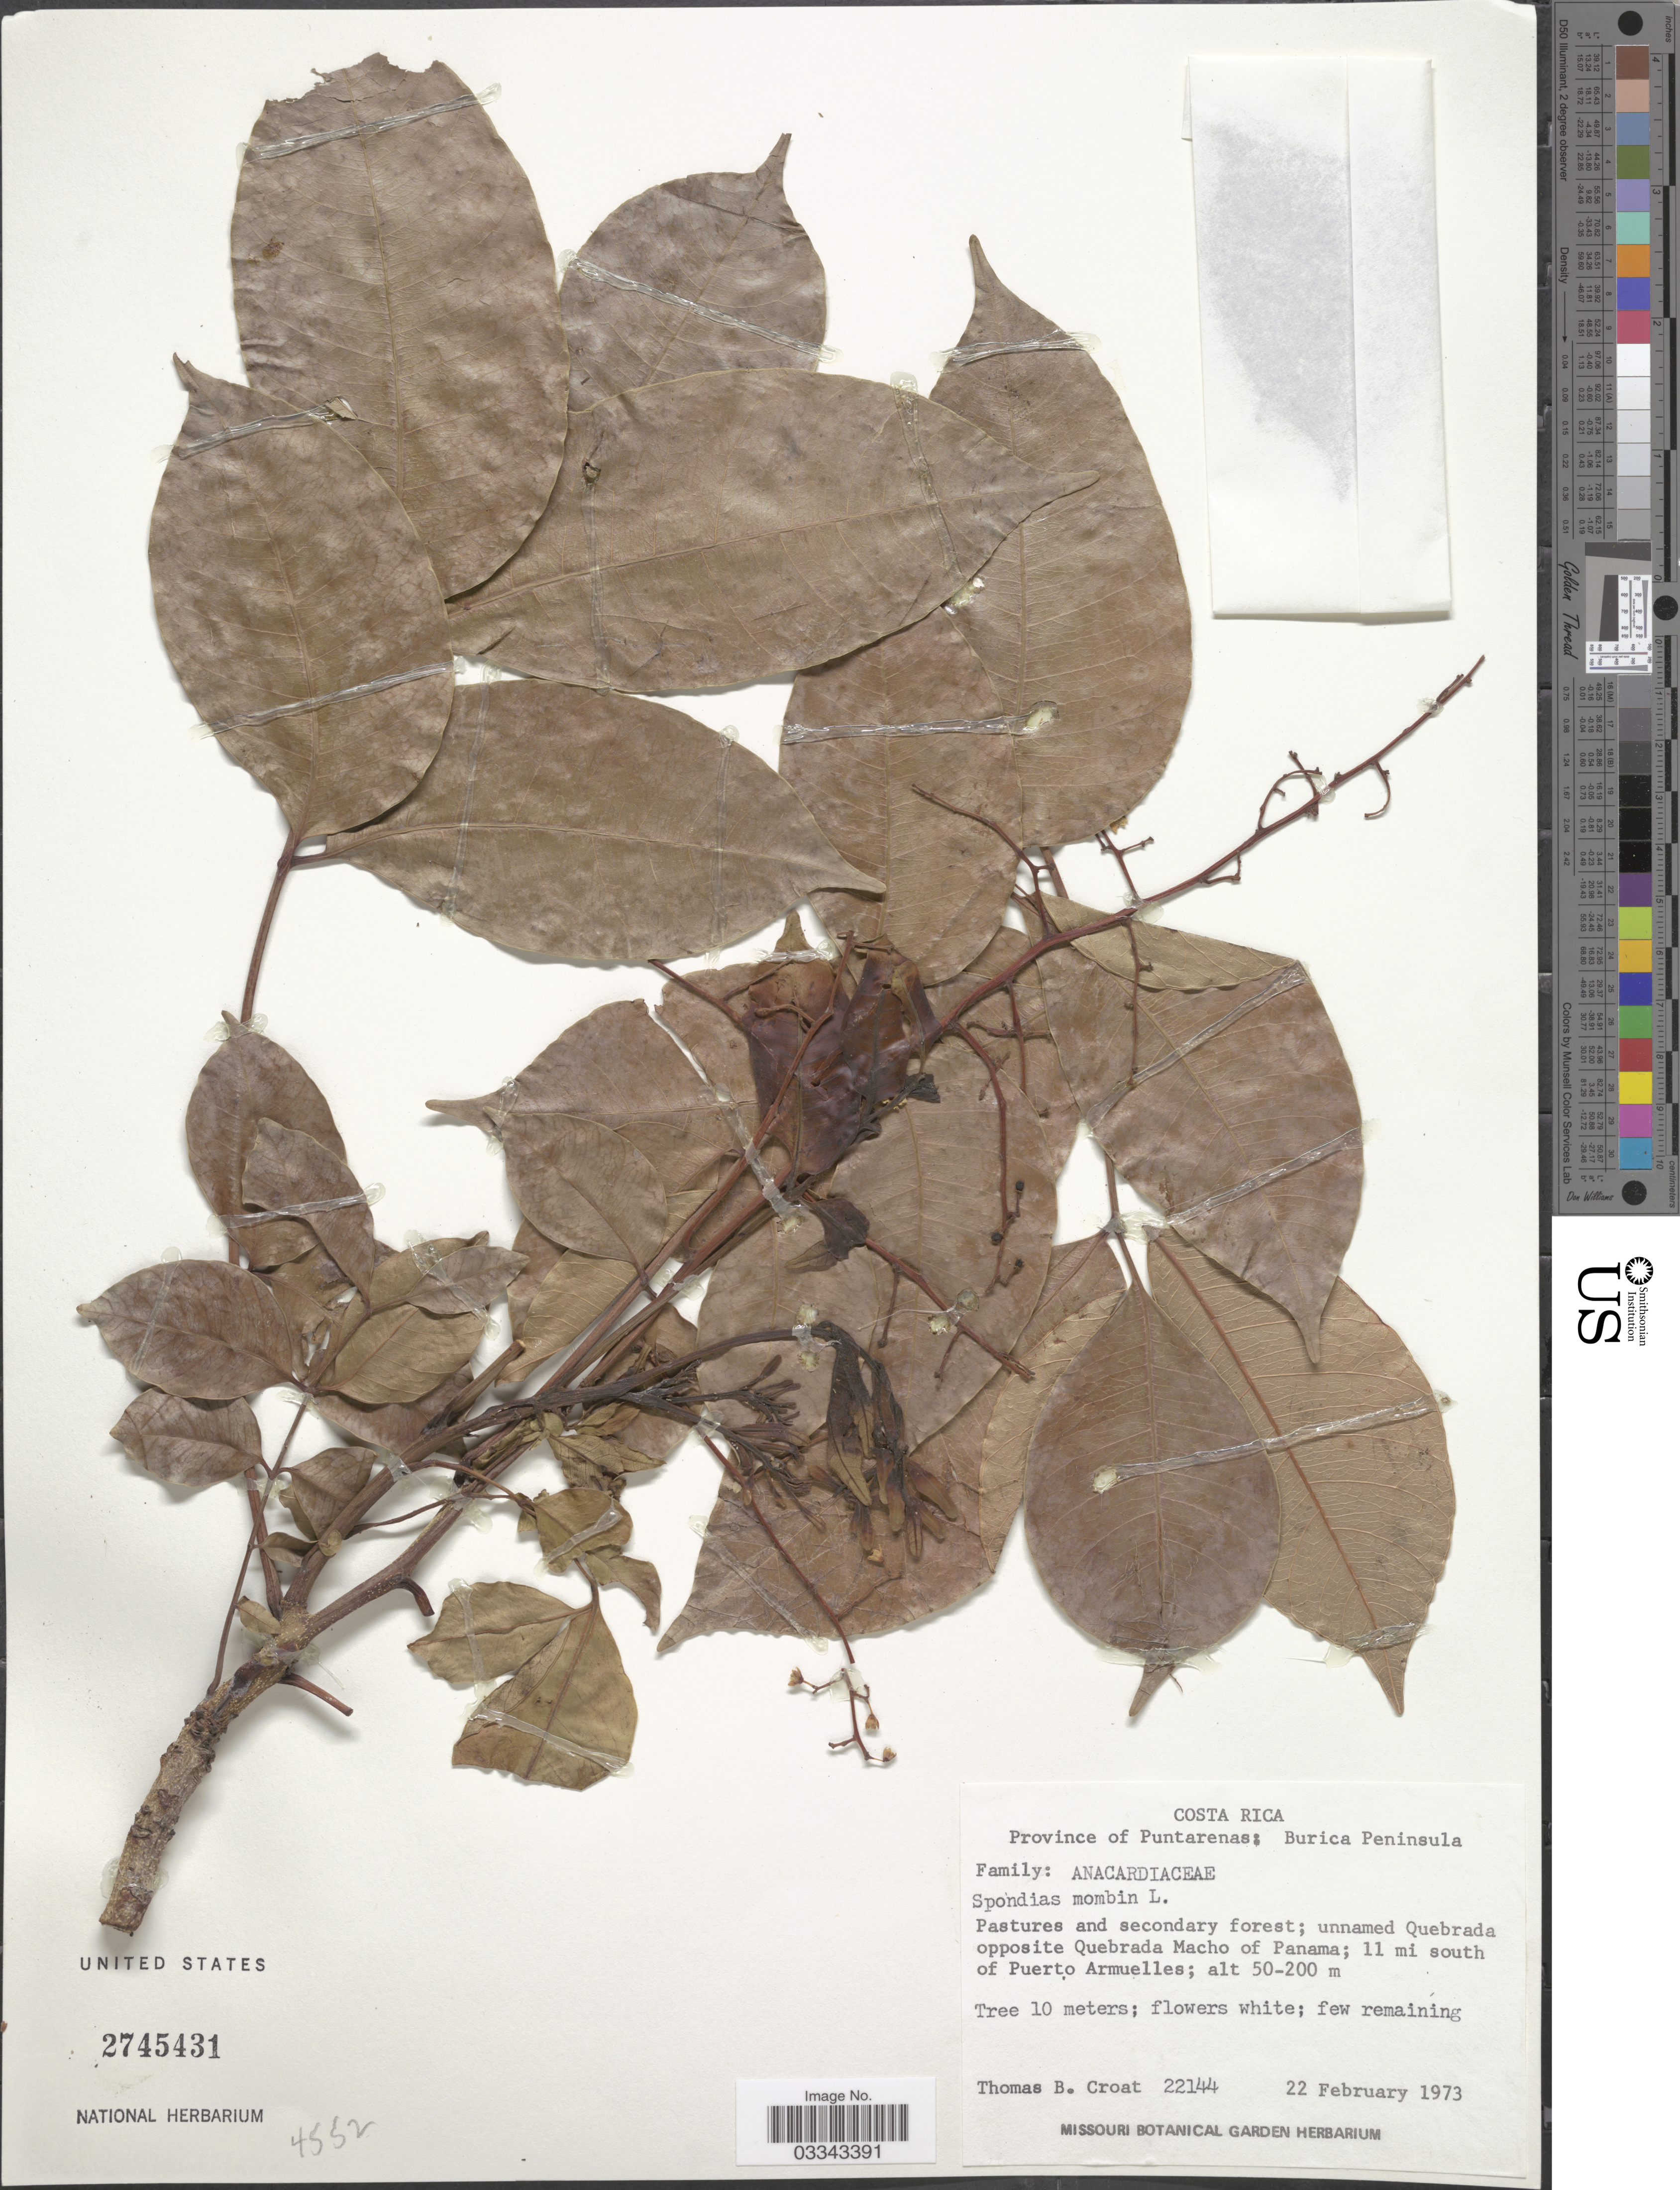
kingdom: Plantae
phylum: Tracheophyta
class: Magnoliopsida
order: Sapindales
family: Anacardiaceae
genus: Spondias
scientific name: Spondias mombin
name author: L.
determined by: Mitchell, John D.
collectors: T. B. Croat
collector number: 22144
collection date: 1973-02-22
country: Costa Rica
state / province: Puntarenas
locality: Burica Peninsula. Pastures and secondary forest; unnamed Quebrada opposite Quebrada Macho of Panama; 11 mi south of Puerto Armuelles.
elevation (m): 50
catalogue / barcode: US 2745431